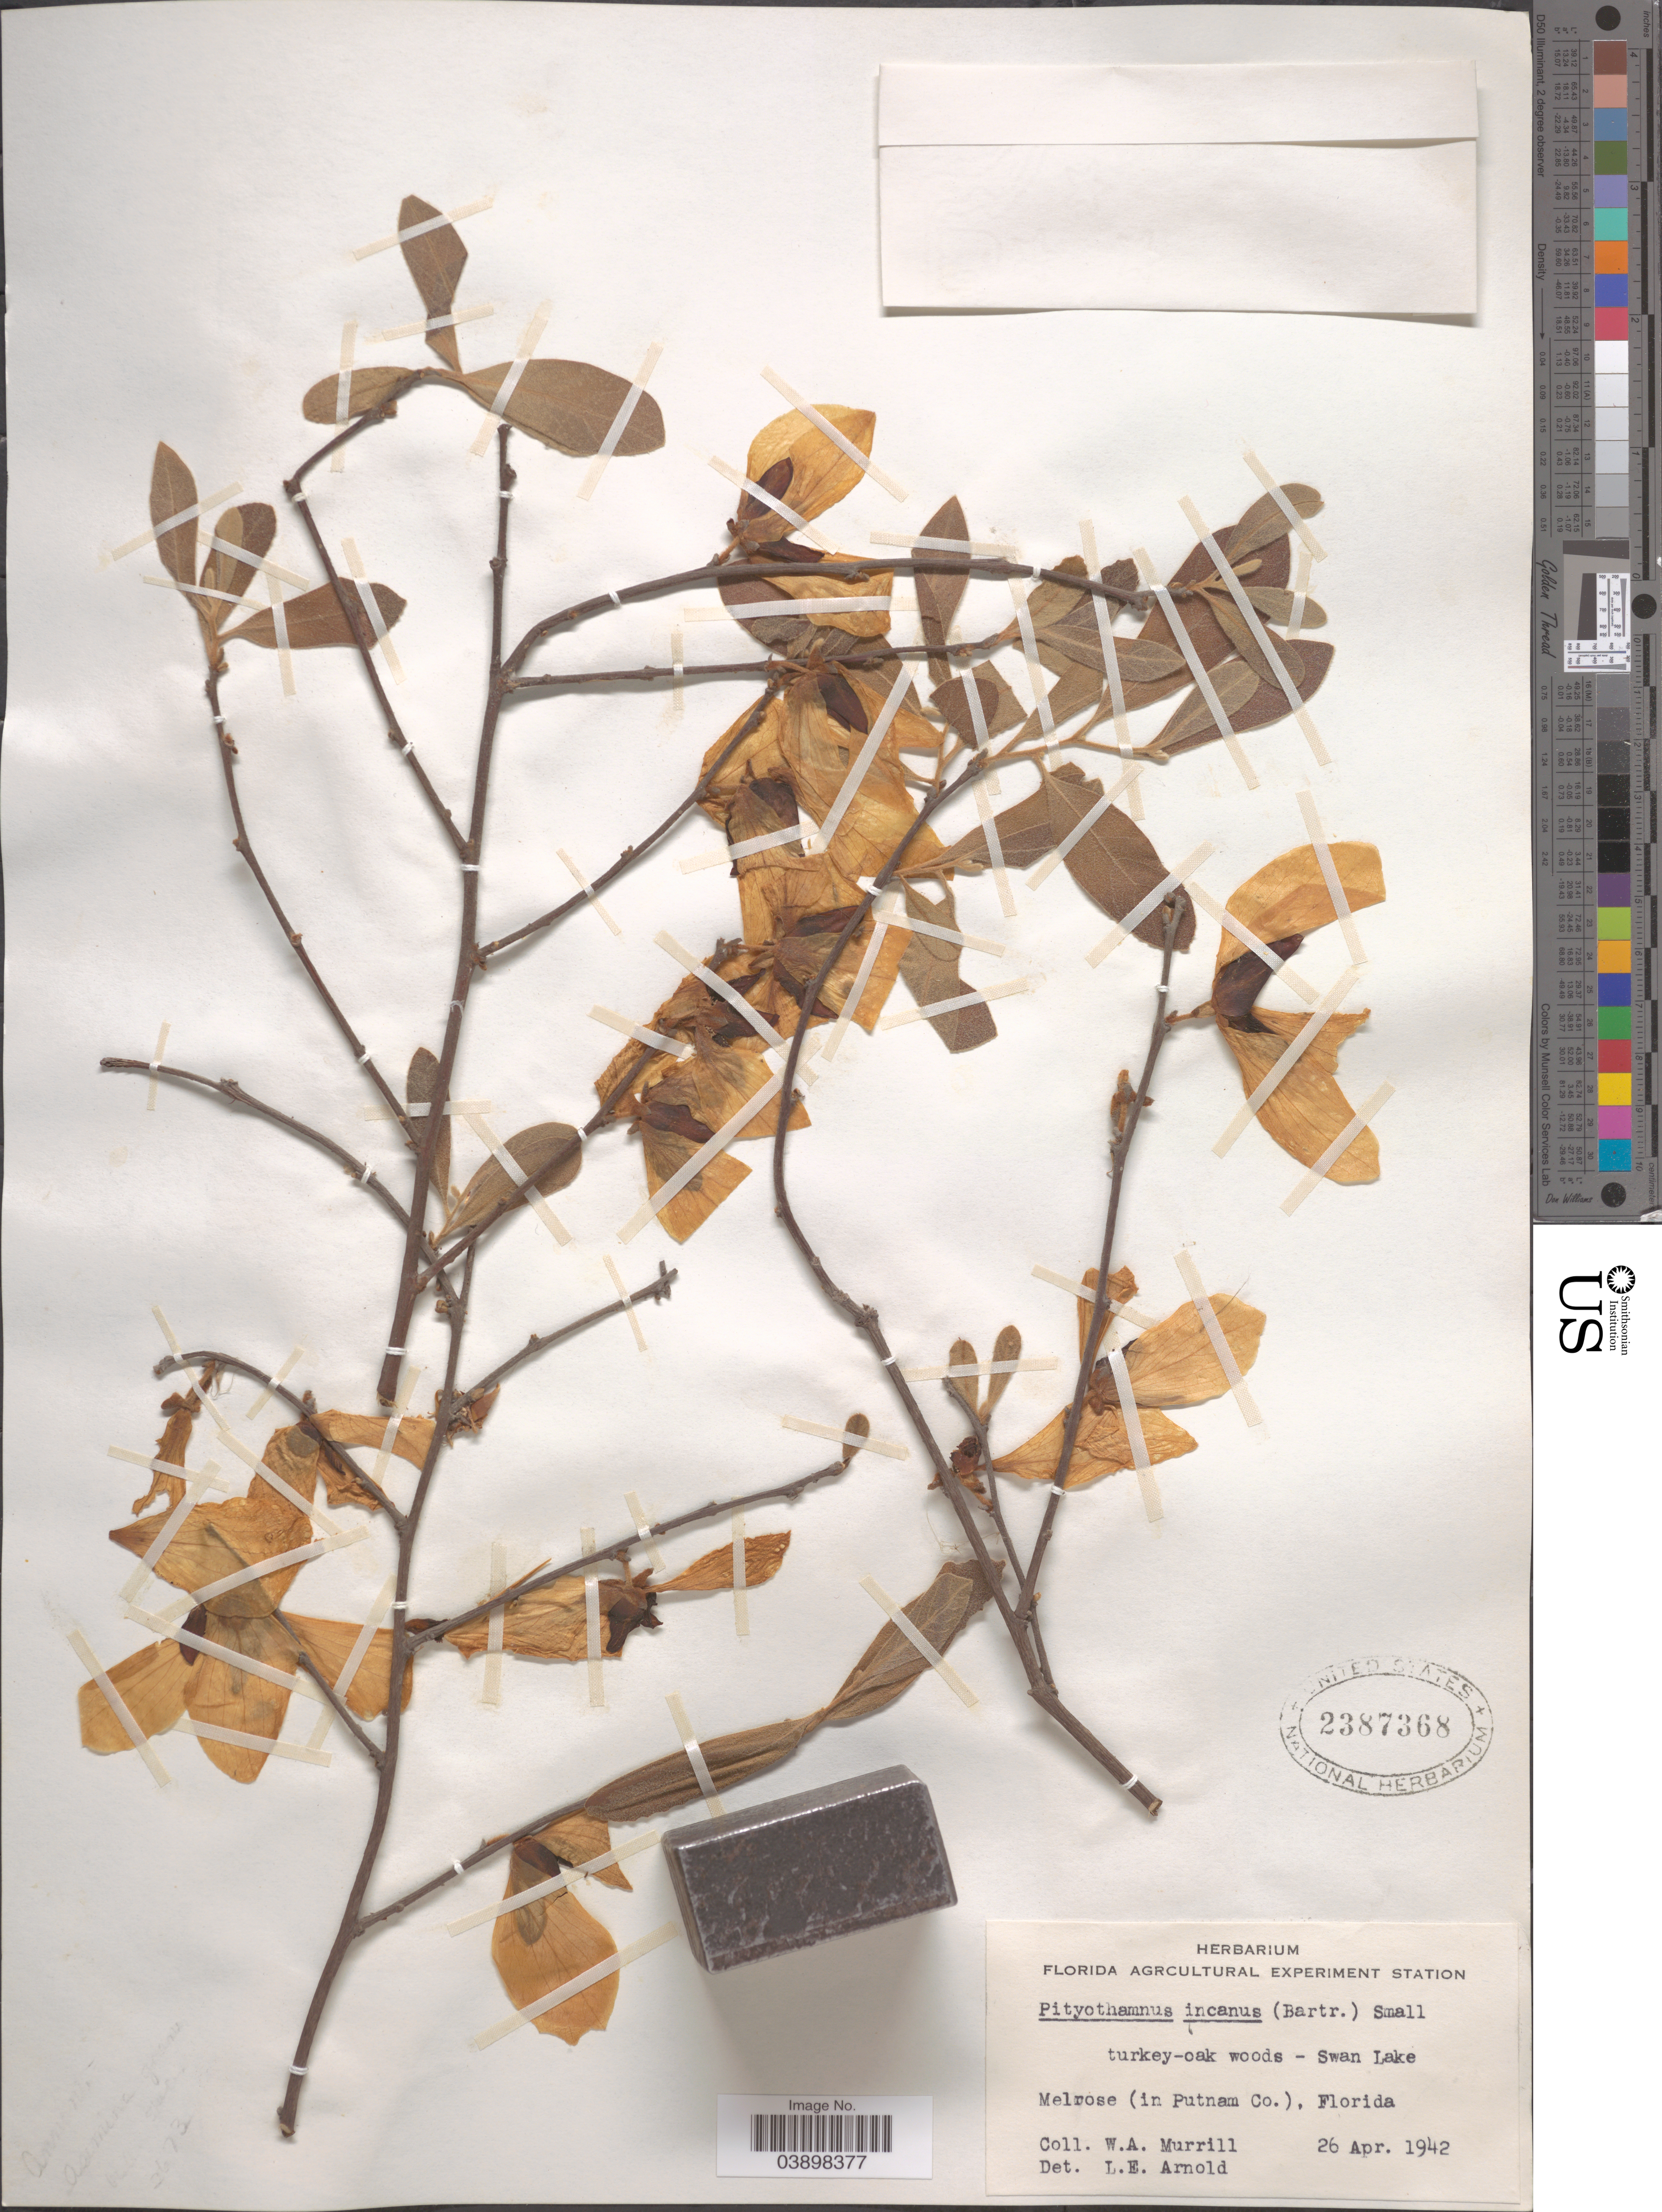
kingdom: Plantae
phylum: Tracheophyta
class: Magnoliopsida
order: Magnoliales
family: Annonaceae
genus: Asimina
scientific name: Asimina speciosa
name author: Nash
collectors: W. A. Murrill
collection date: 1942-04-26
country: United States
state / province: Florida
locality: Swan Lake, Melrose (in Putnam Co.).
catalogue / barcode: US 2387368